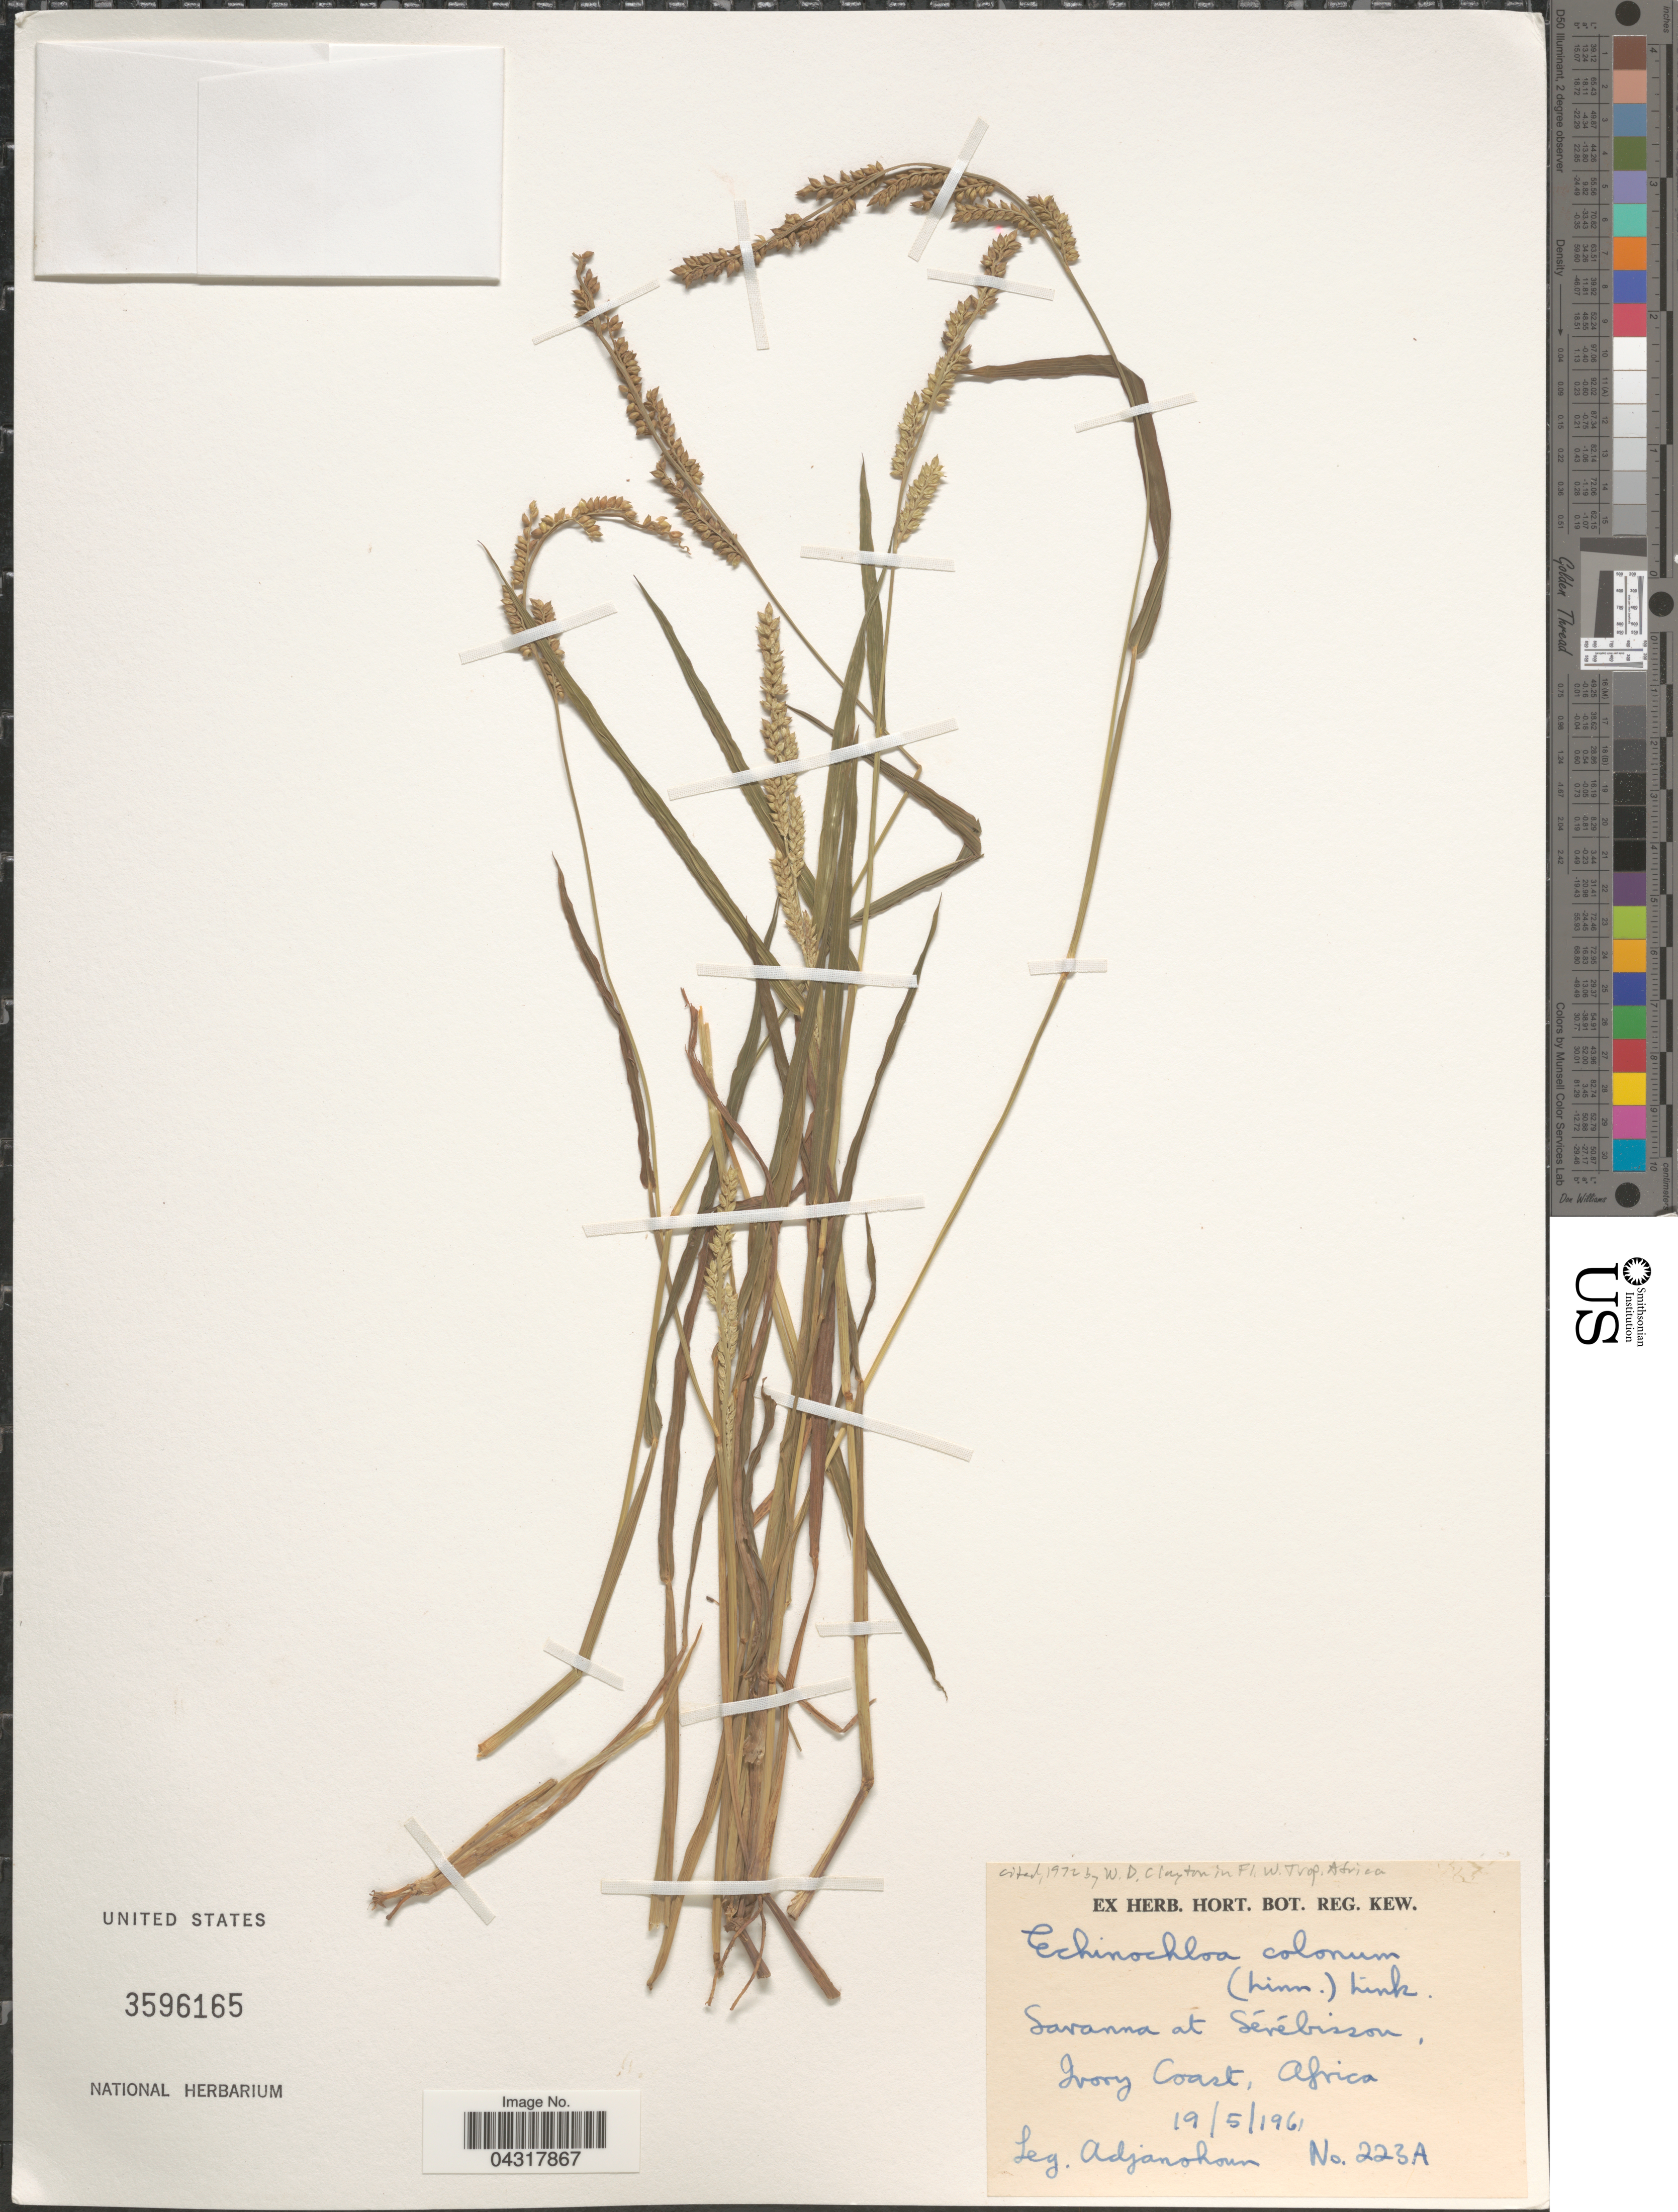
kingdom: Plantae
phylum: Tracheophyta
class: Liliopsida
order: Poales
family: Poaceae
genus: Echinochloa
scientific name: Echinochloa colona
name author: (L.) Link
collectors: E. Adjanohoun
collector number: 223A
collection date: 1961-05-19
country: Ivory Coast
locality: Savanna at Sévébisson.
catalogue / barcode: US 3596165